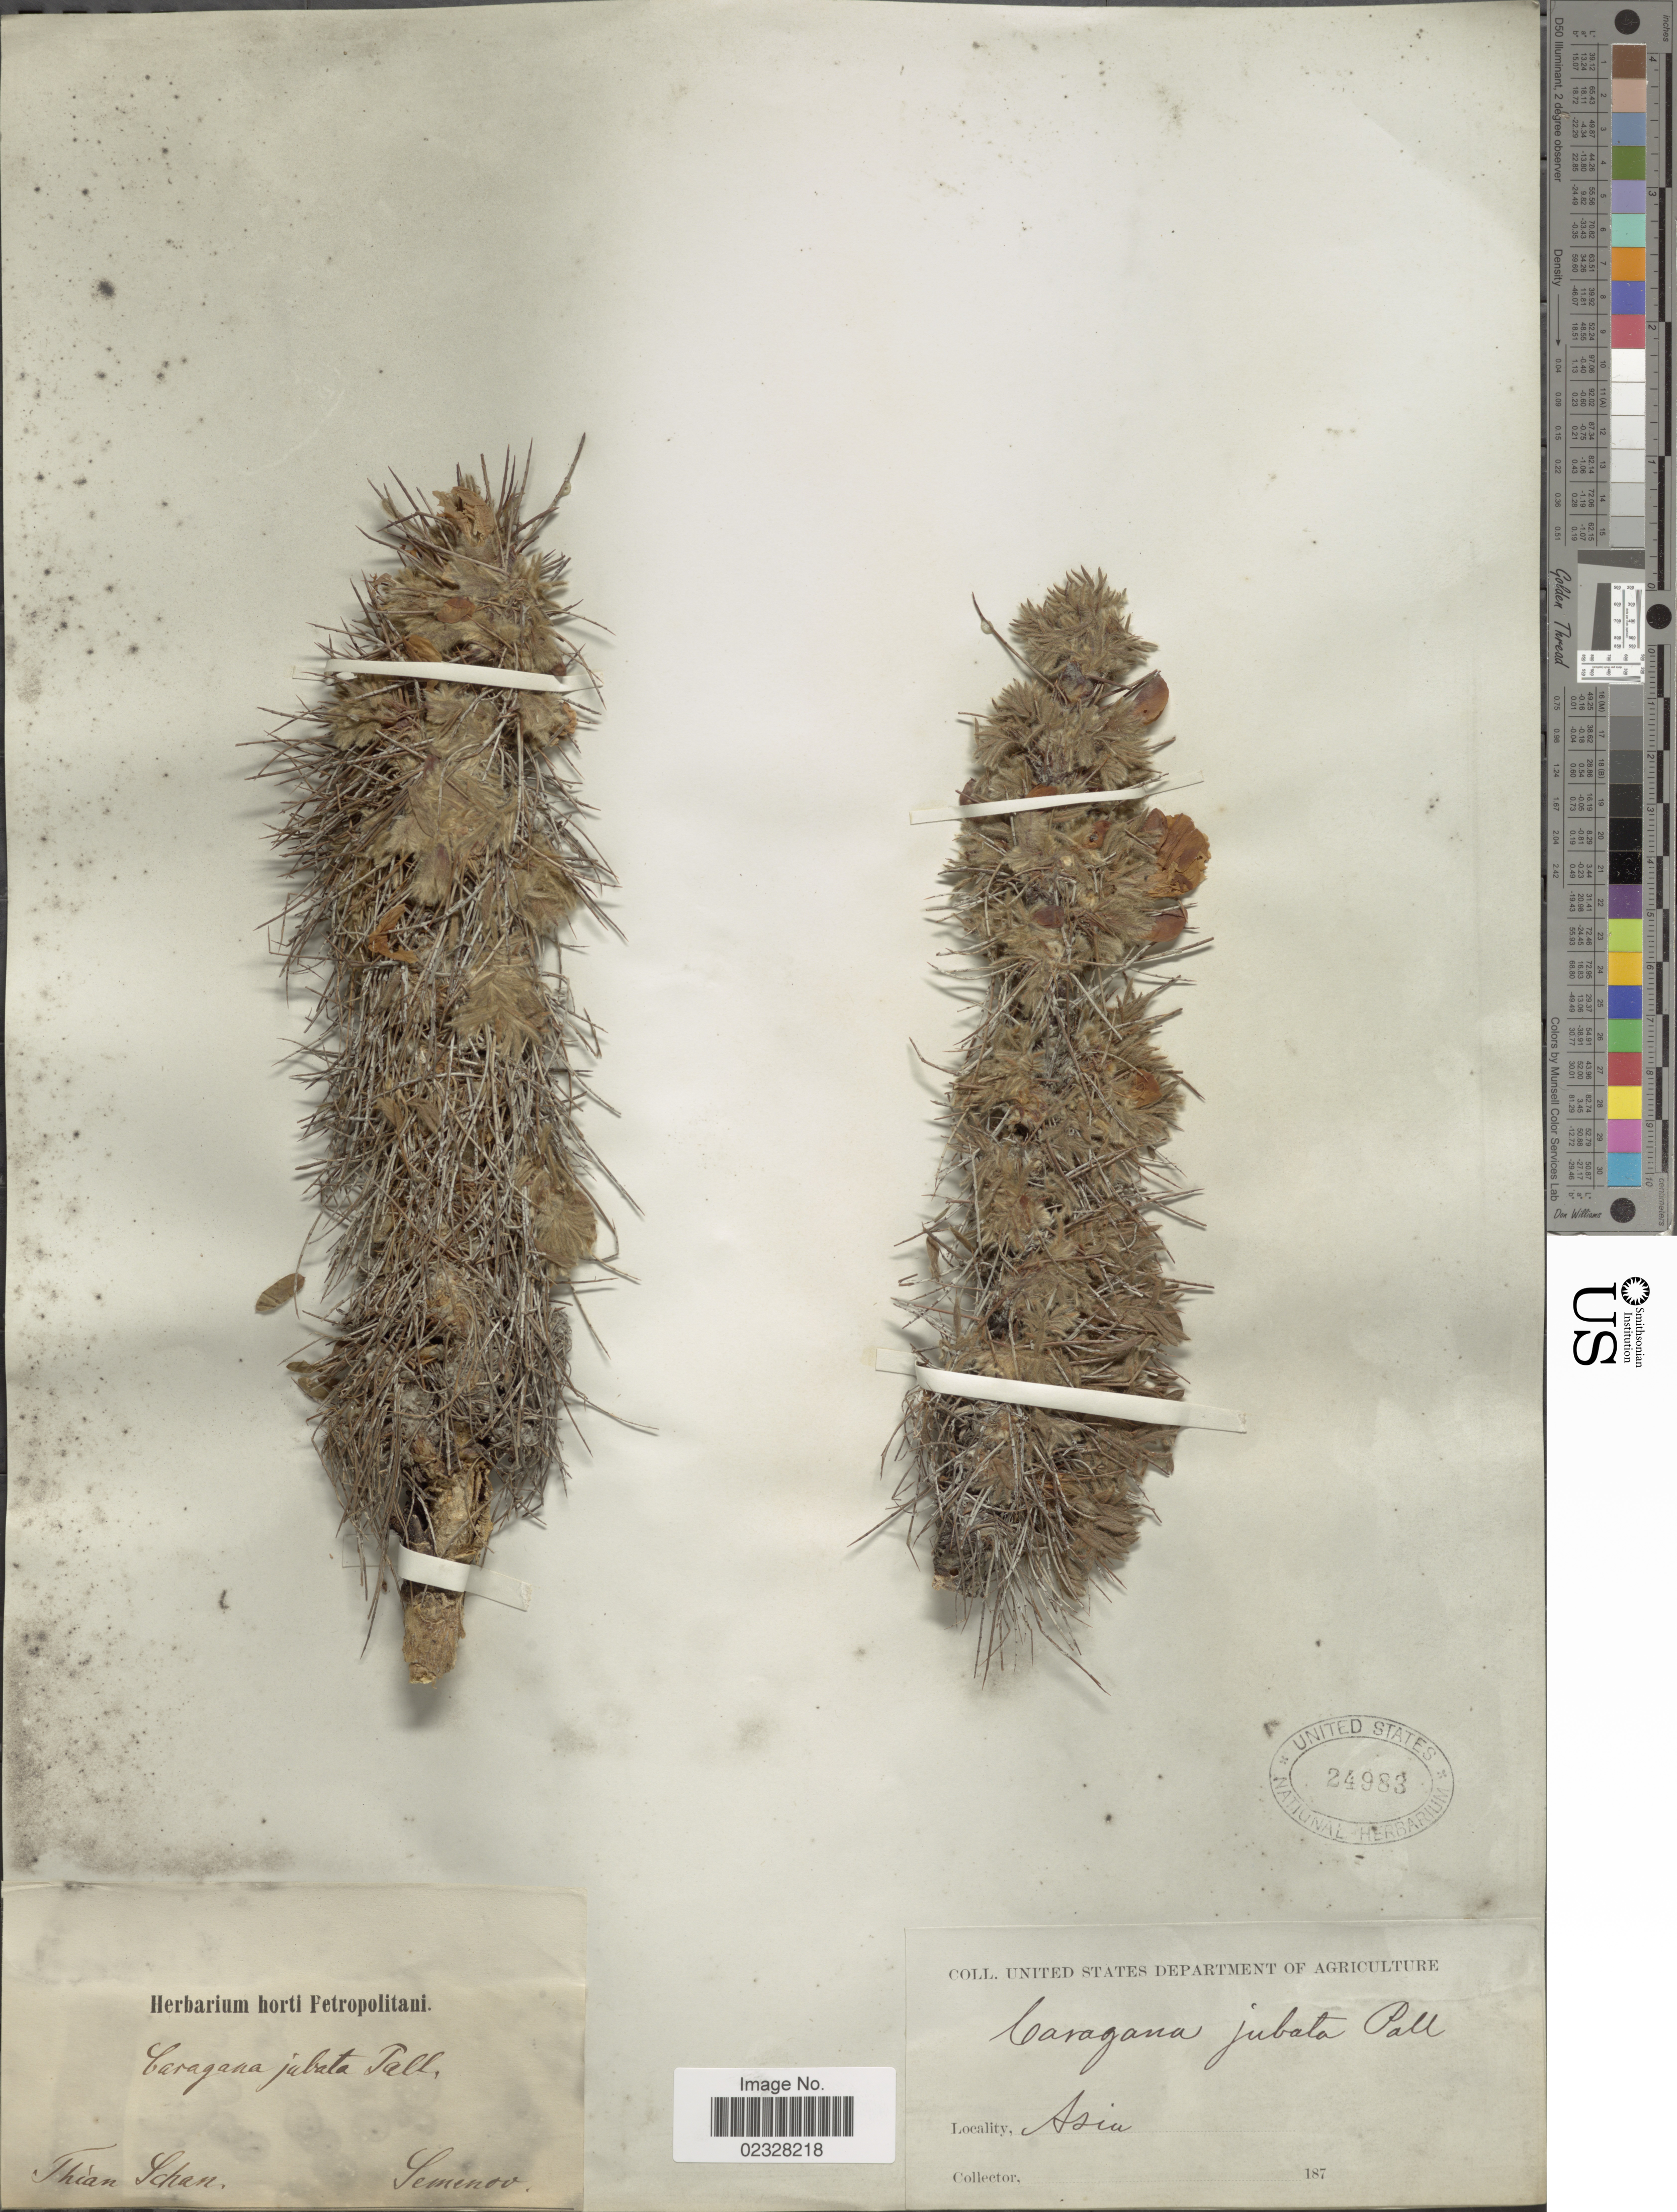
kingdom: Plantae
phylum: Tracheophyta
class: Magnoliopsida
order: Fabales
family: Fabaceae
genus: Caragana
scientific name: Caragana jubata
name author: Poir.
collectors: -- Semenov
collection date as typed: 187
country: China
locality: Asia. Thian Schan [interpreted]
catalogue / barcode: US 24983